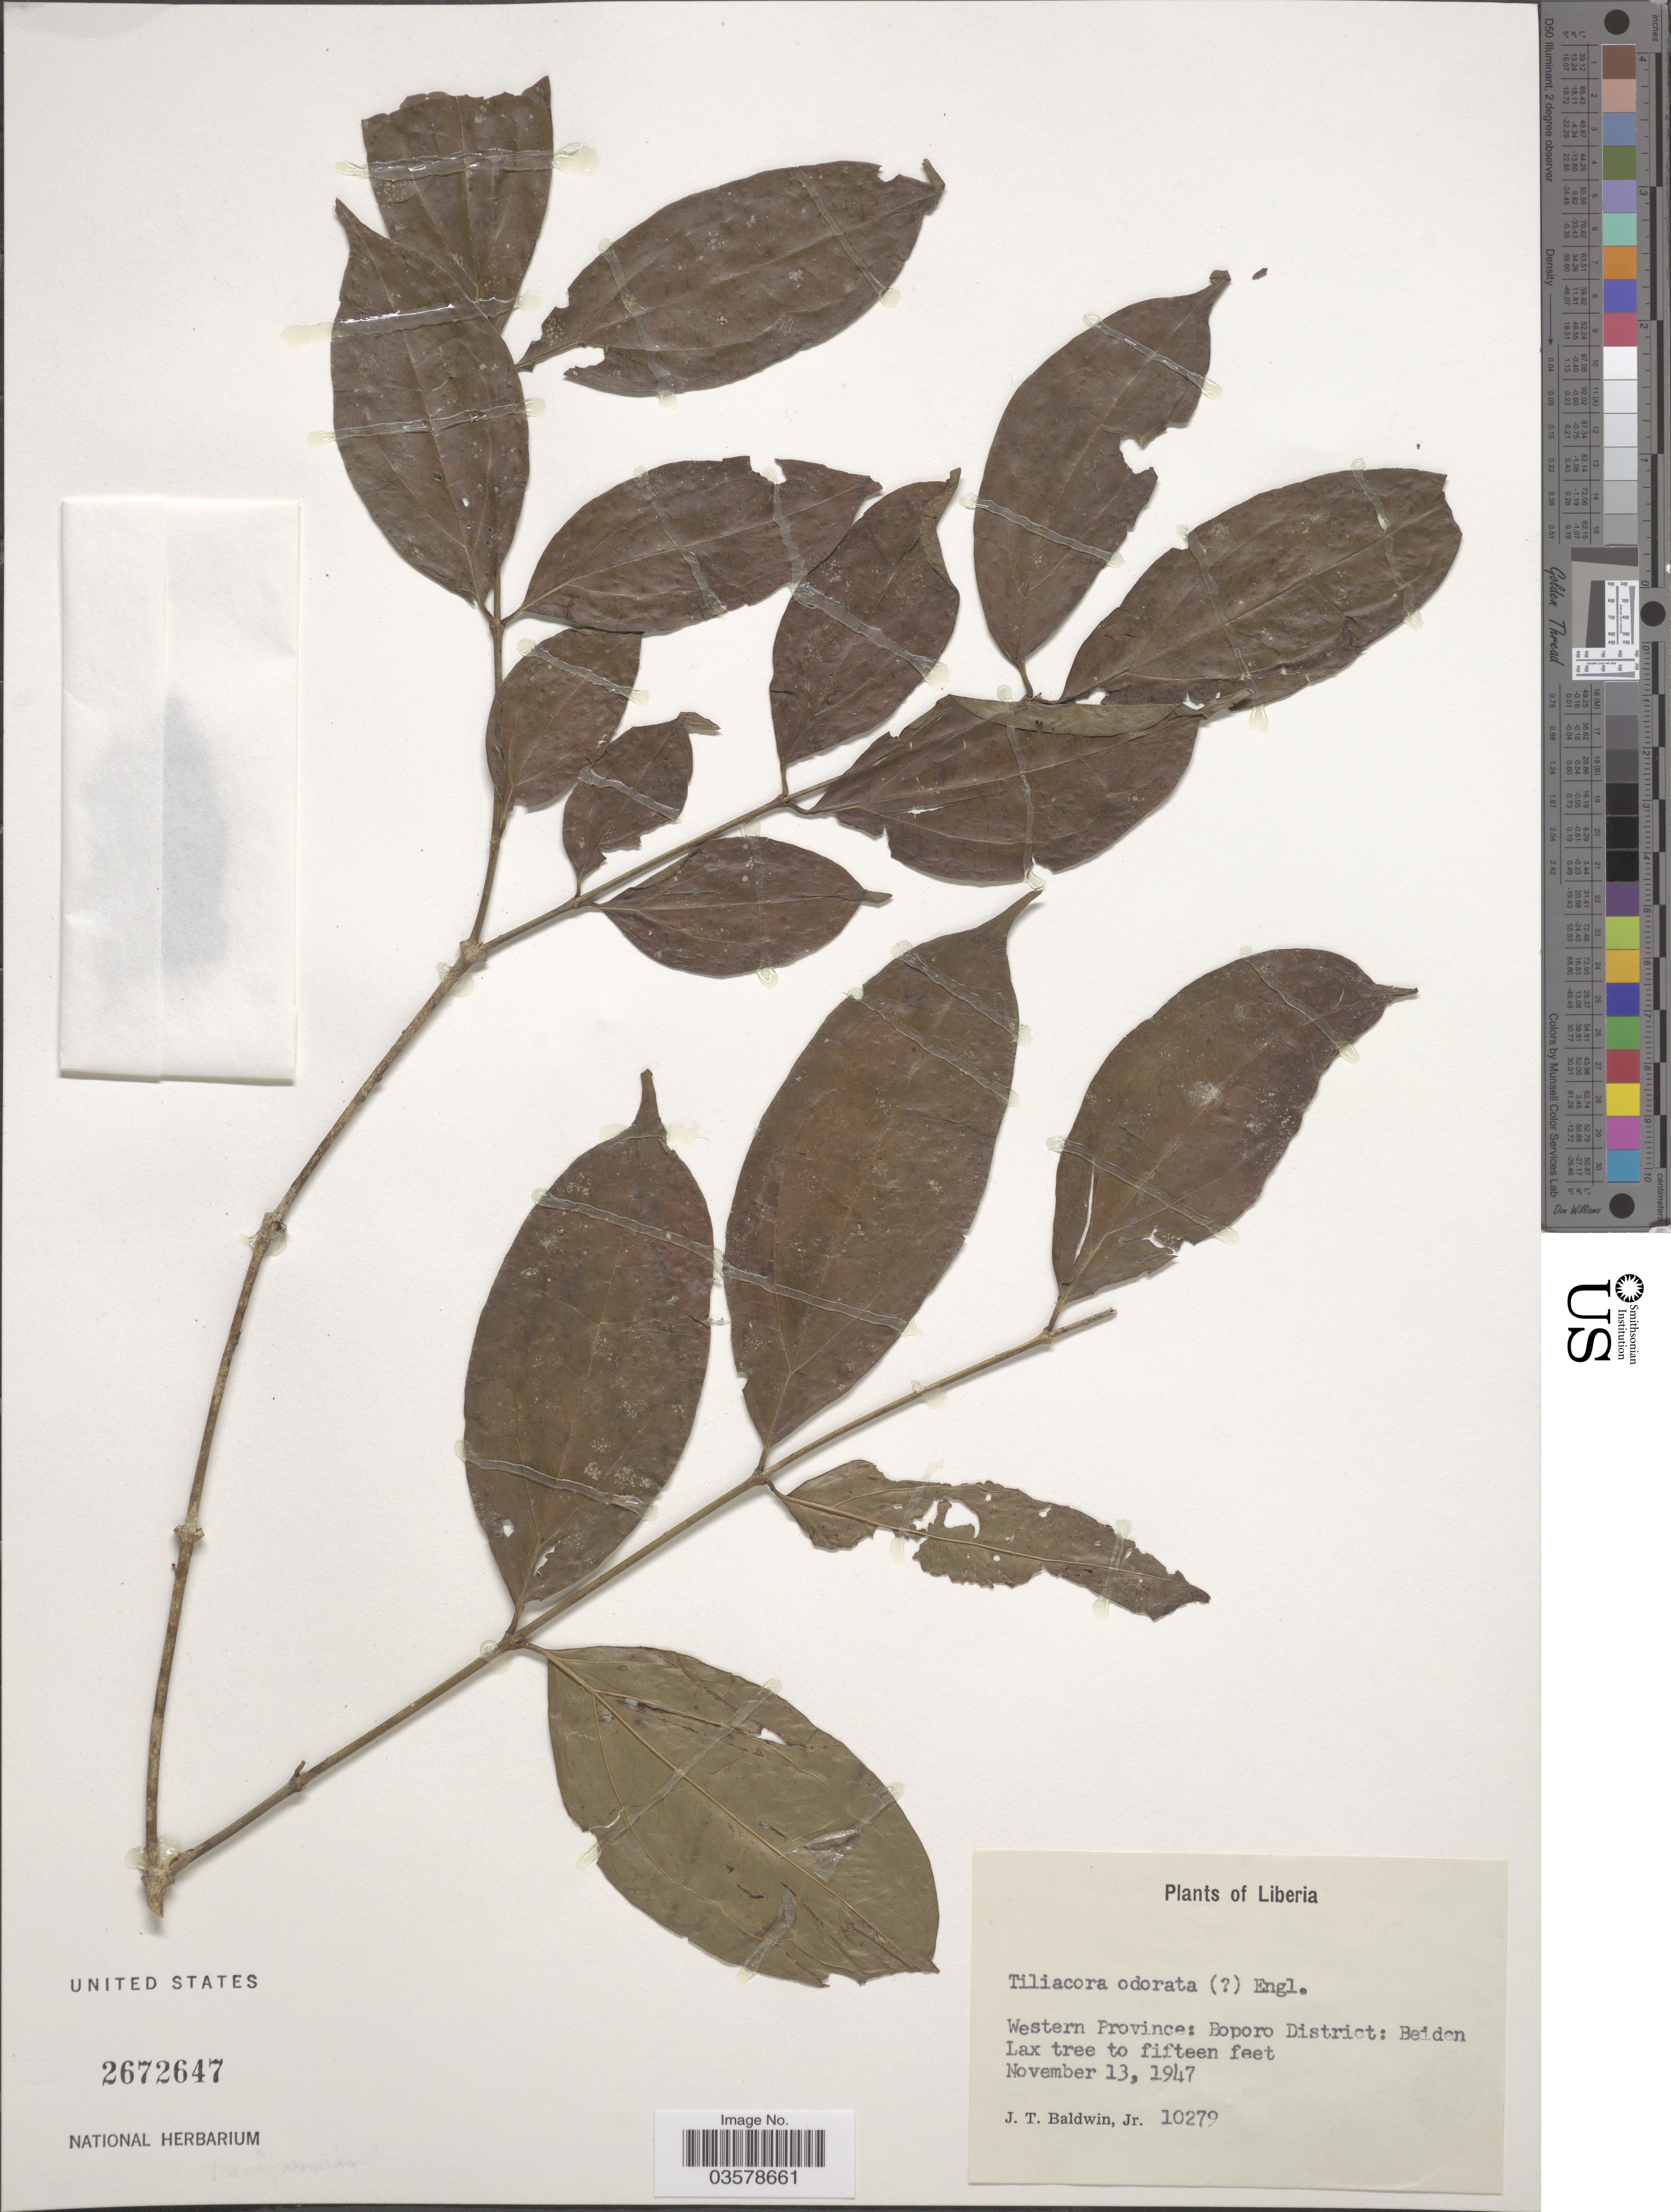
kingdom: Plantae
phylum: Tracheophyta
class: Magnoliopsida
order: Ranunculales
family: Menispermaceae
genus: Tiliacora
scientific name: Tiliacora odorata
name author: Engl.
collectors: J. T. Baldwin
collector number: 10279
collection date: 1947-11-13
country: Liberia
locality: Western Province: Boporo District: Beiden [unsure placement] Lax [unsure placement] tree [unsure placement].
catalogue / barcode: US 2672647